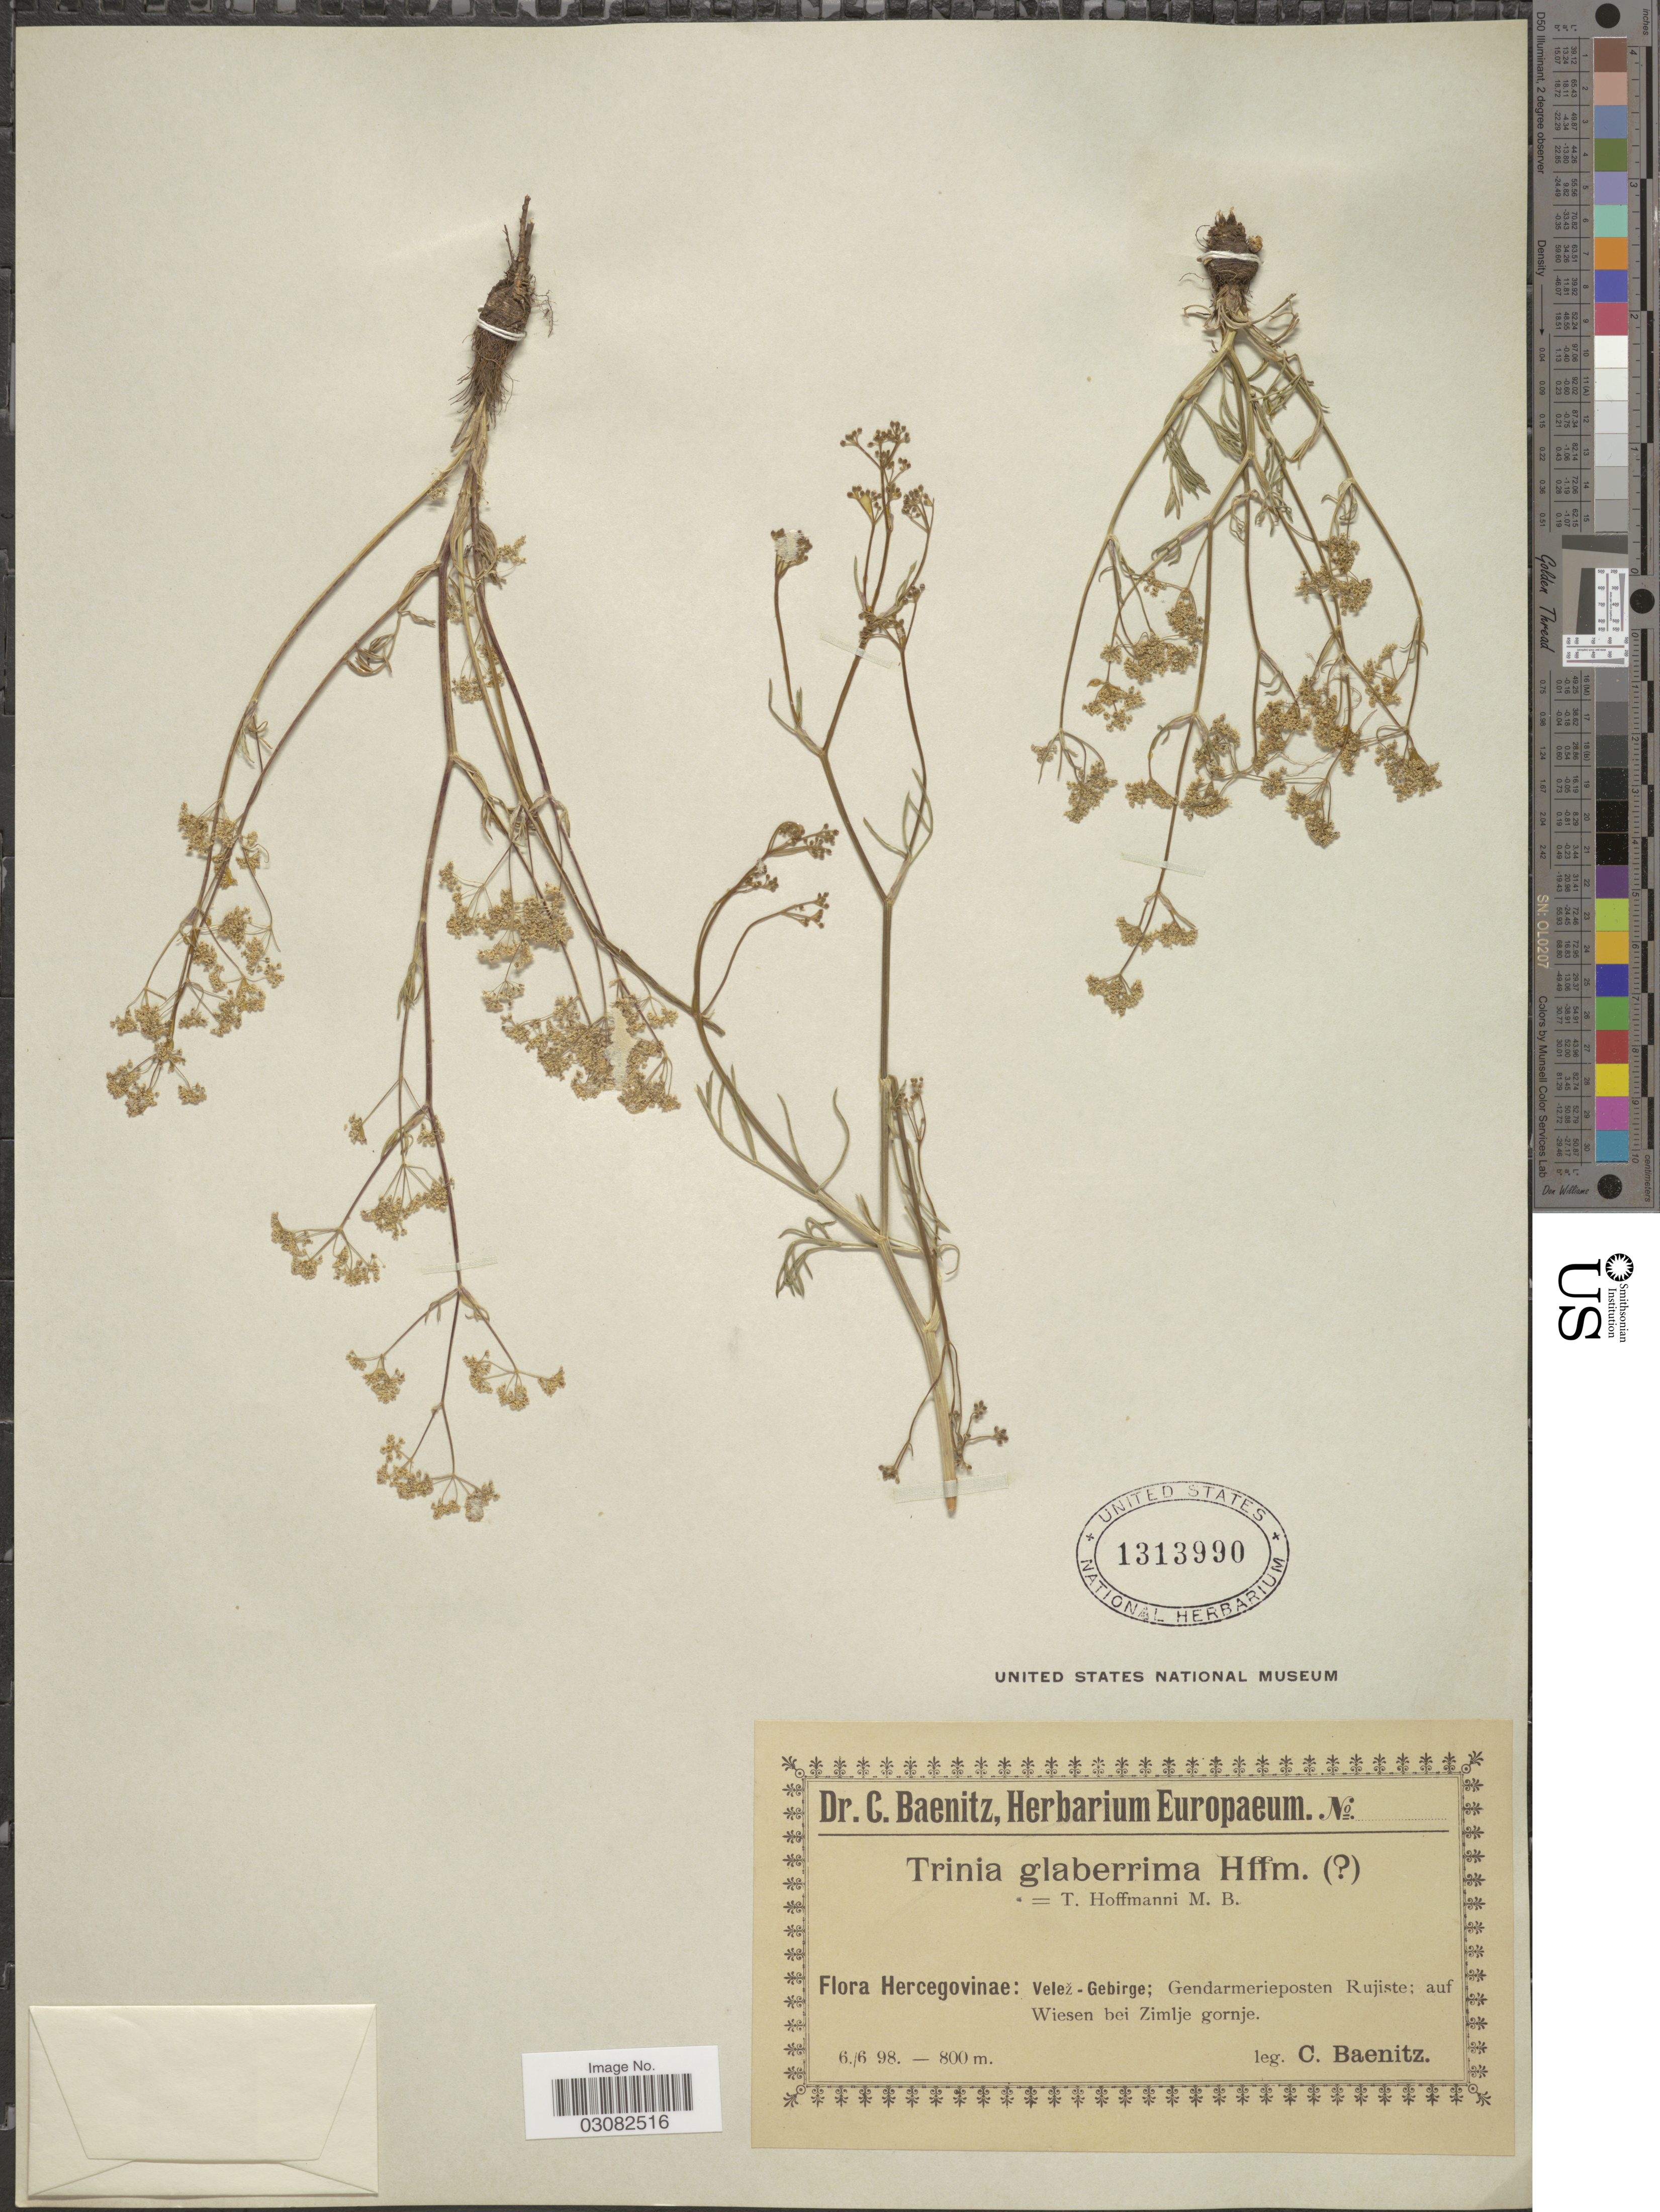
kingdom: Plantae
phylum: Tracheophyta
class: Magnoliopsida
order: Apiales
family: Apiaceae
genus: Trinia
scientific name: Trinia glaberrima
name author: Hoffm.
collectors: C. G. Baenitz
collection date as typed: Transcribed d/m/y: 6/6/98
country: Bosnia and Herzegovina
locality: Hercegovinae: Velez-Gebirge; Gendarmerieposten Rujiste; auf Wiesen bei Zimlje gornje.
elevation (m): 800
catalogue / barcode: US 1313990